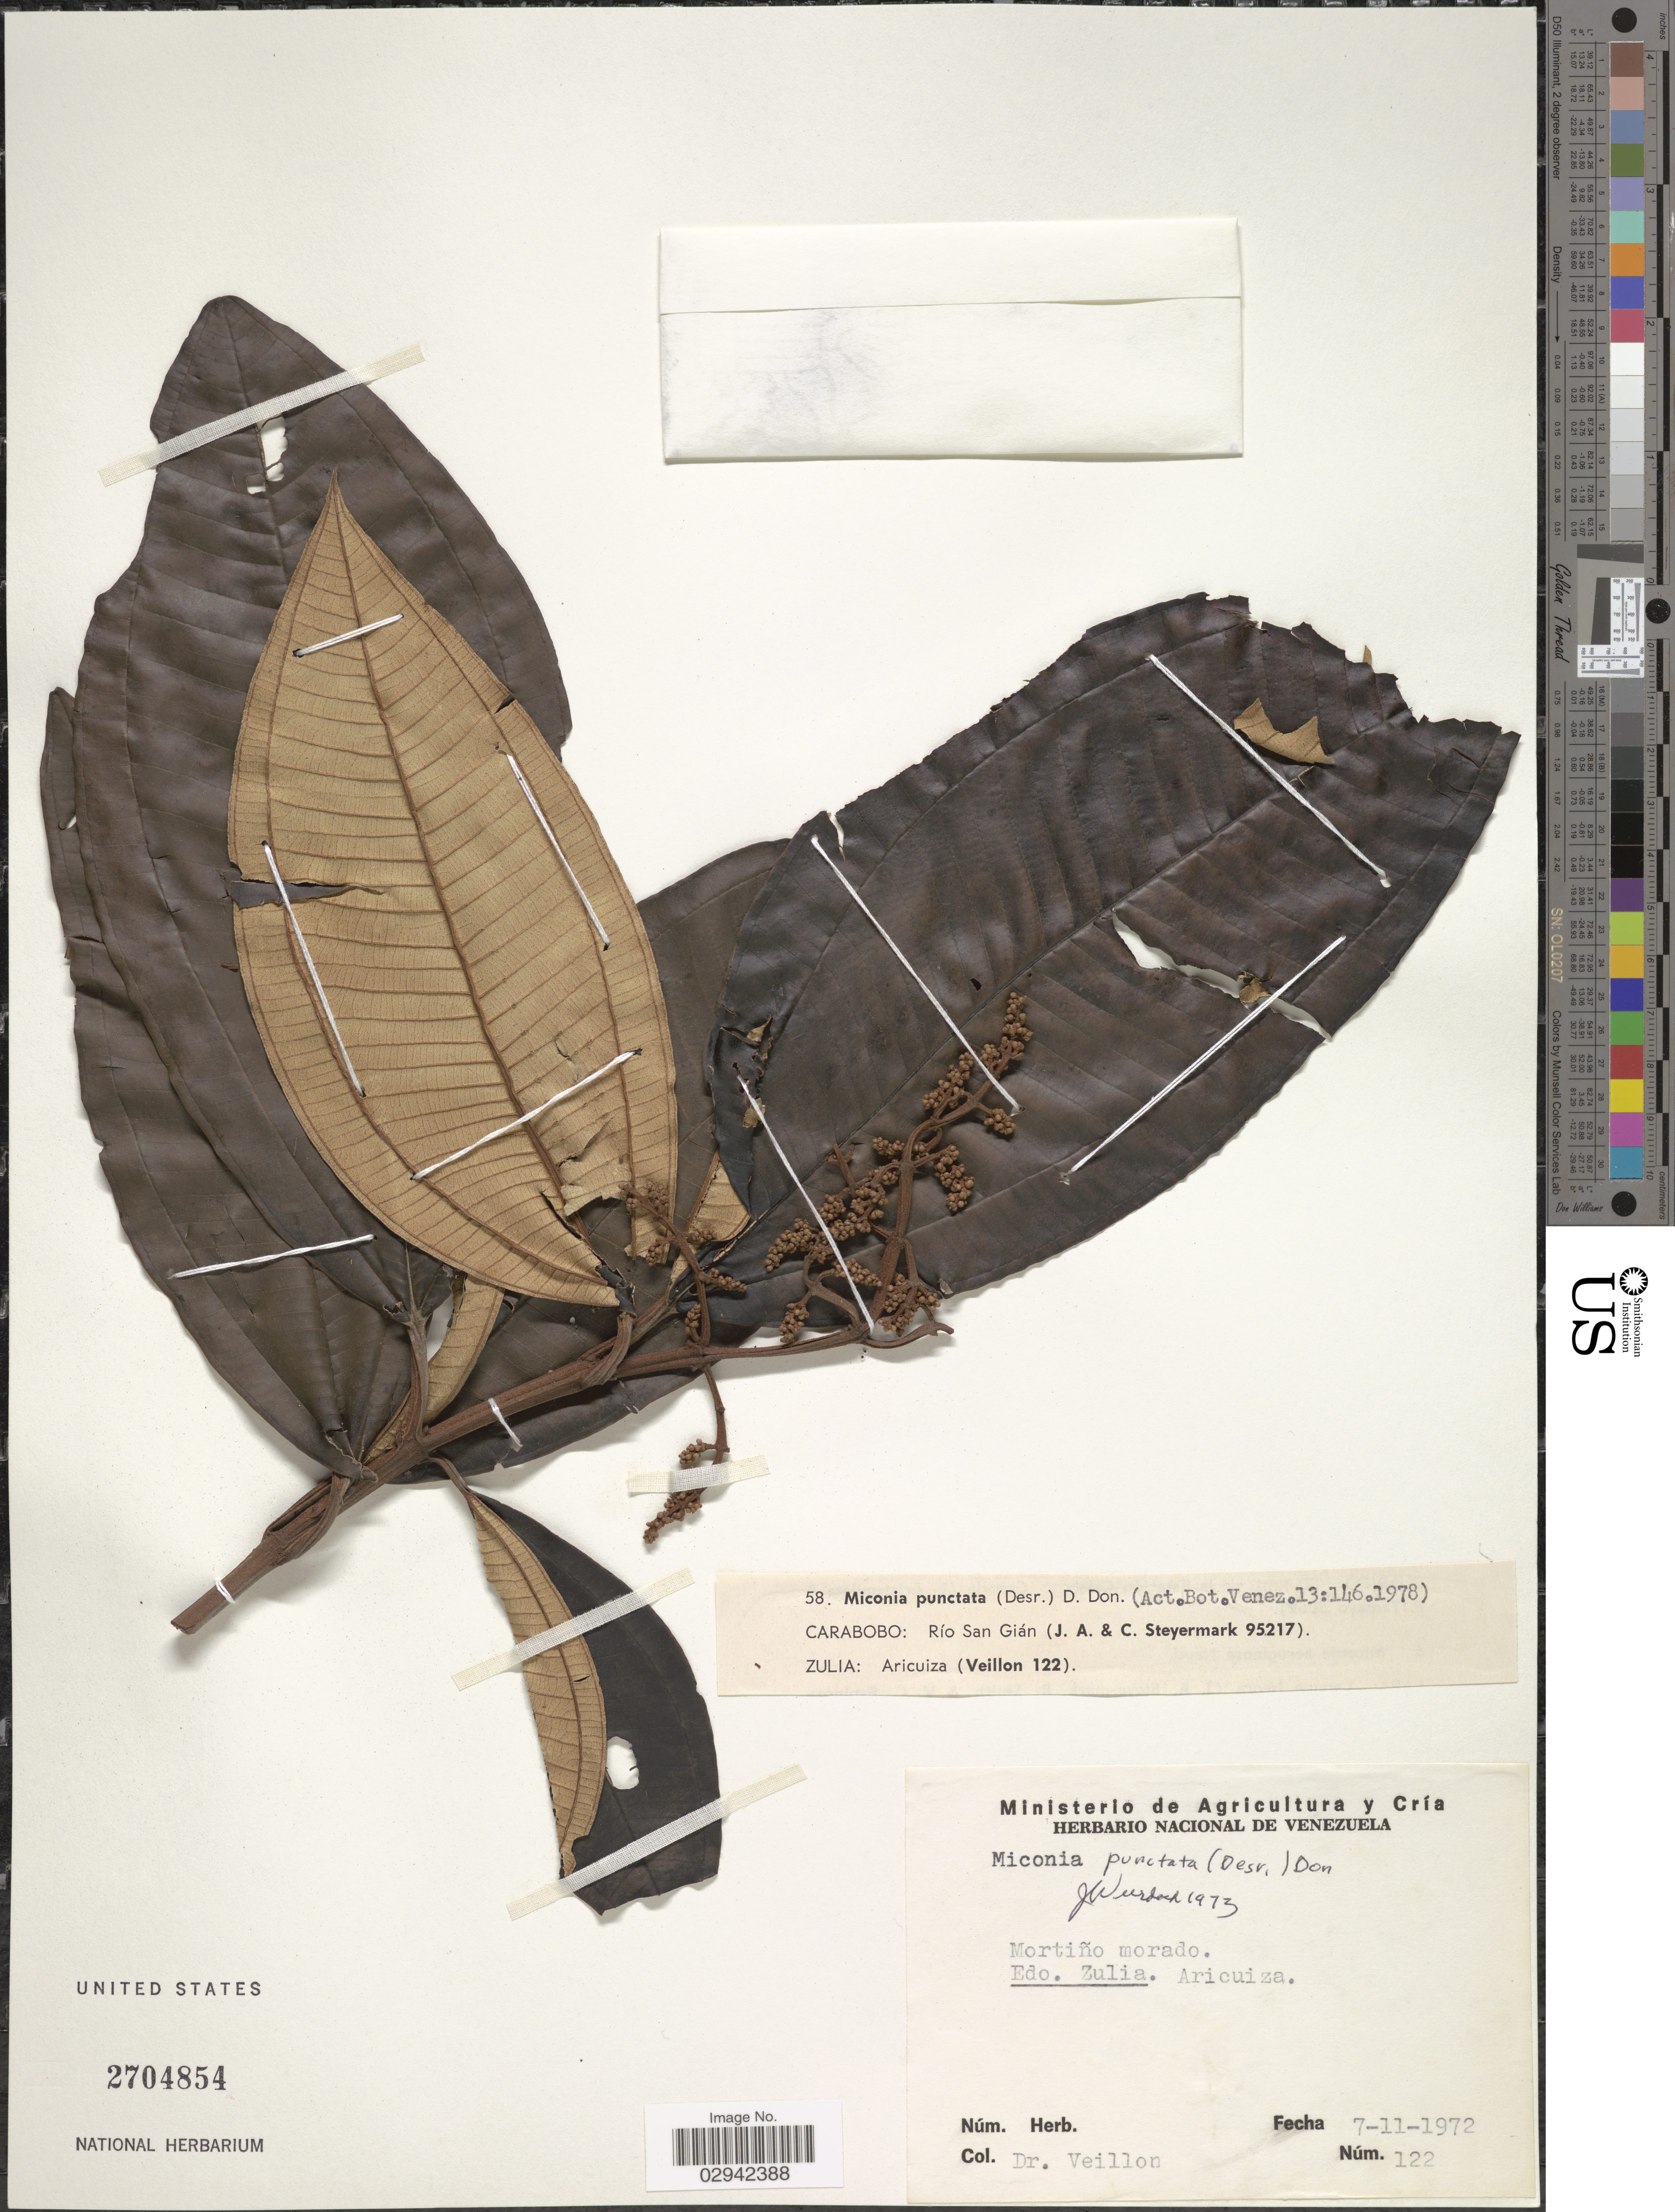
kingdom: Plantae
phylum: Tracheophyta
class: Magnoliopsida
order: Myrtales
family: Melastomataceae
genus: Miconia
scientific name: Miconia punctata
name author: (Desr.) D. Don ex DC.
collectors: -. Veillon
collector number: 122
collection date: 1972-11-07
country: Venezuela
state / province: Zulia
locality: Mortiño morado, Edo. Zulia, Aricuiza.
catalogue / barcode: US 2704854